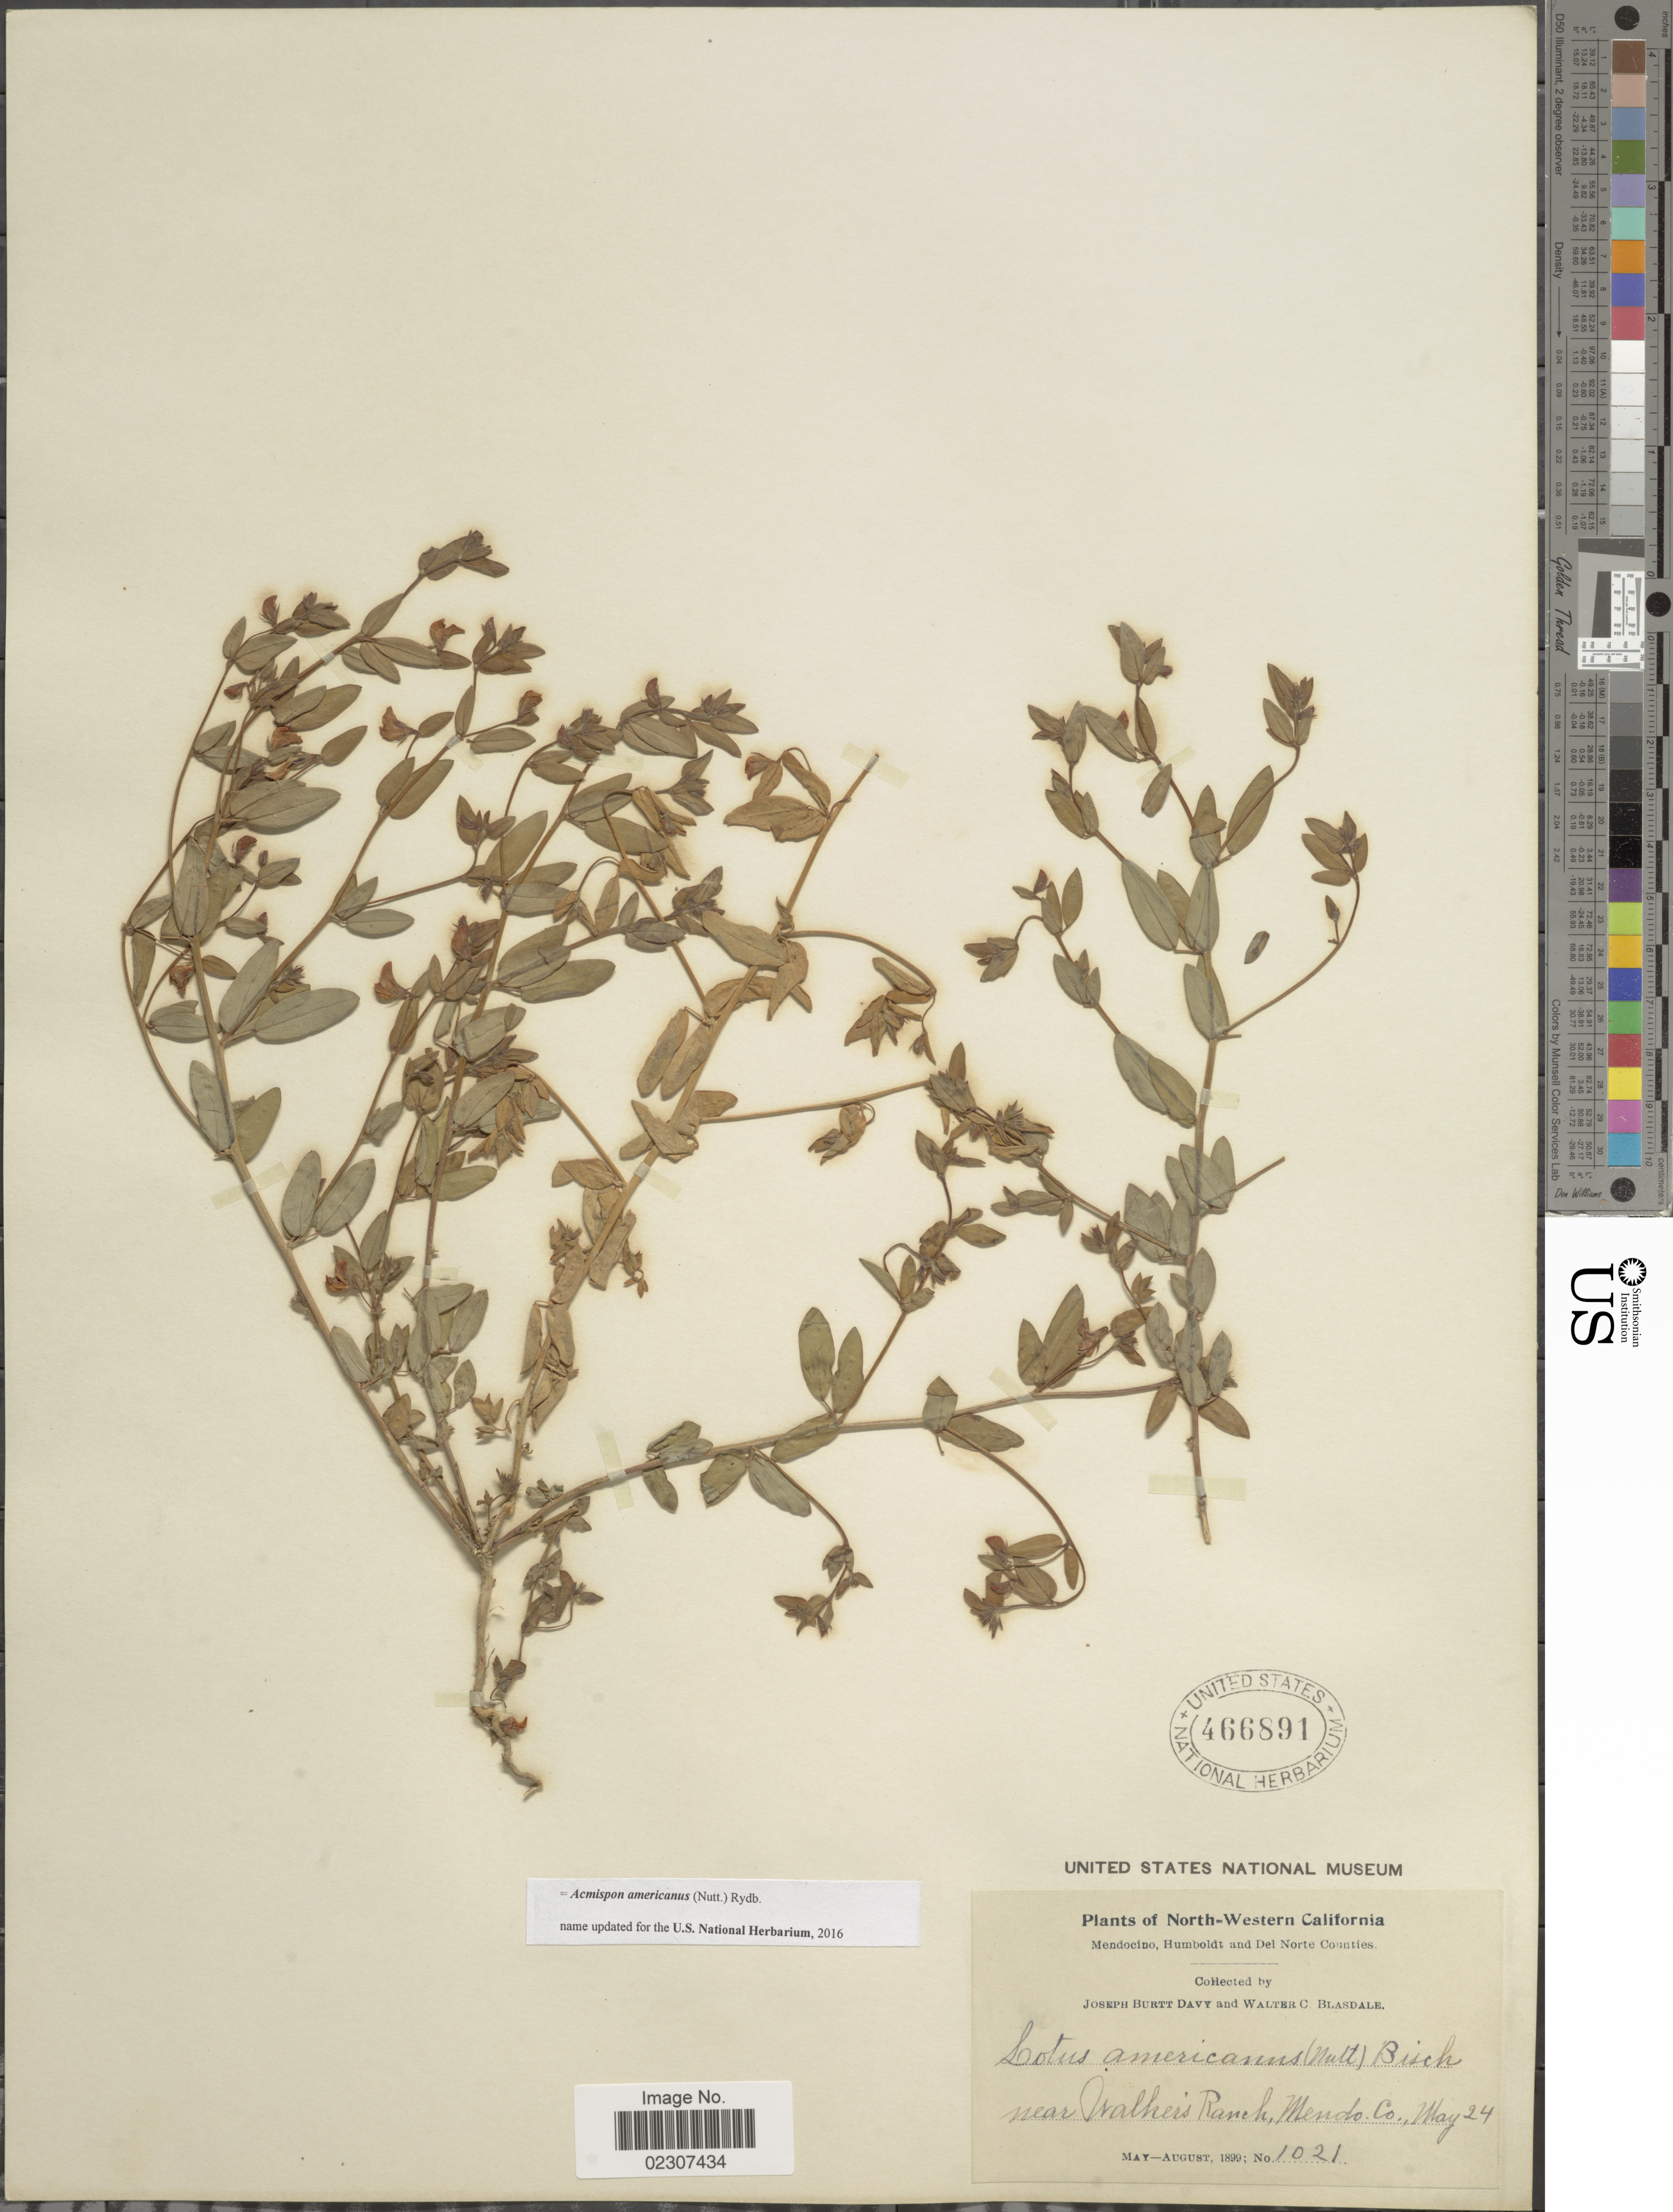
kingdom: Plantae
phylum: Tracheophyta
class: Magnoliopsida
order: Fabales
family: Fabaceae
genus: Acmispon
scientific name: Acmispon americanus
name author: (Nutt.) Rydb.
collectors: J. Burtt Davy & W. Blasdale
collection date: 1899-05-24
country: United States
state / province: California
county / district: Mendocino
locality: North-Western California. near Walker's Ranch, Mendo Co.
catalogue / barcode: US 466891